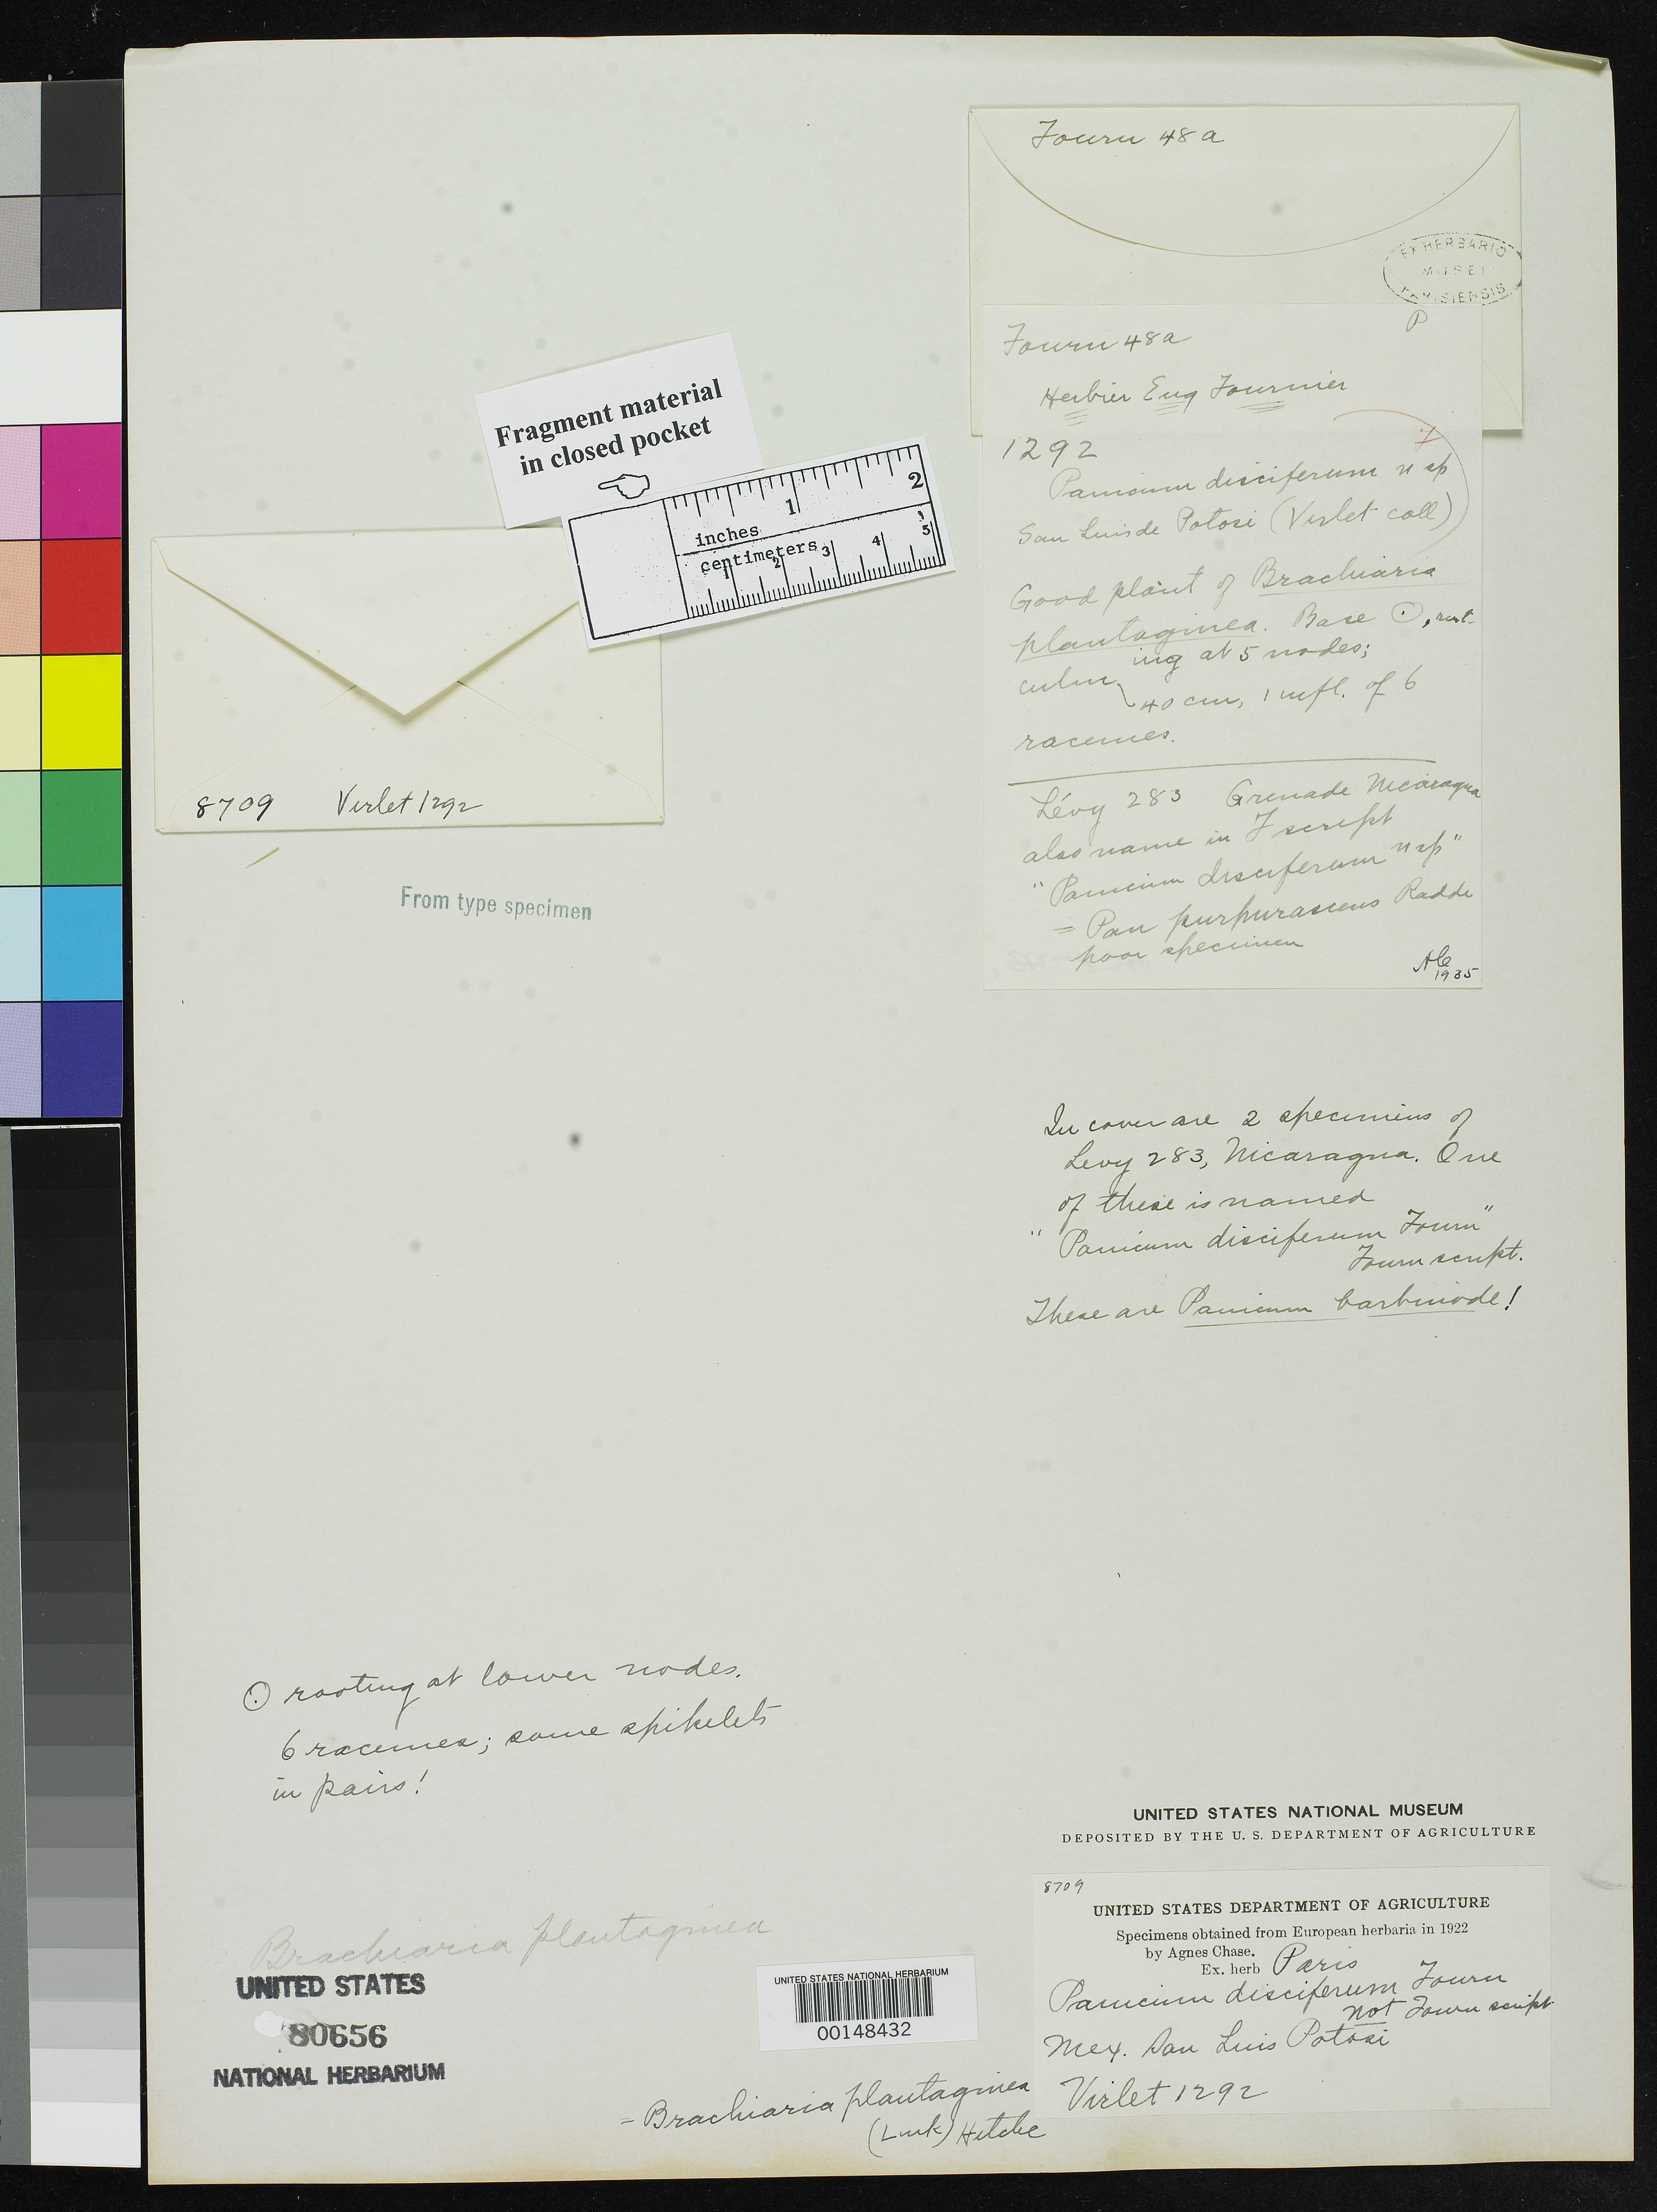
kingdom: Plantae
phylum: Tracheophyta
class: Liliopsida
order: Poales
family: Poaceae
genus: Panicum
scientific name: Panicum disciferum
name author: E. Fourn.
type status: Type Fragment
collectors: M. Virlet d'Aoust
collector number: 1292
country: Mexico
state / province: San Luis Potosi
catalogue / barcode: US 80656